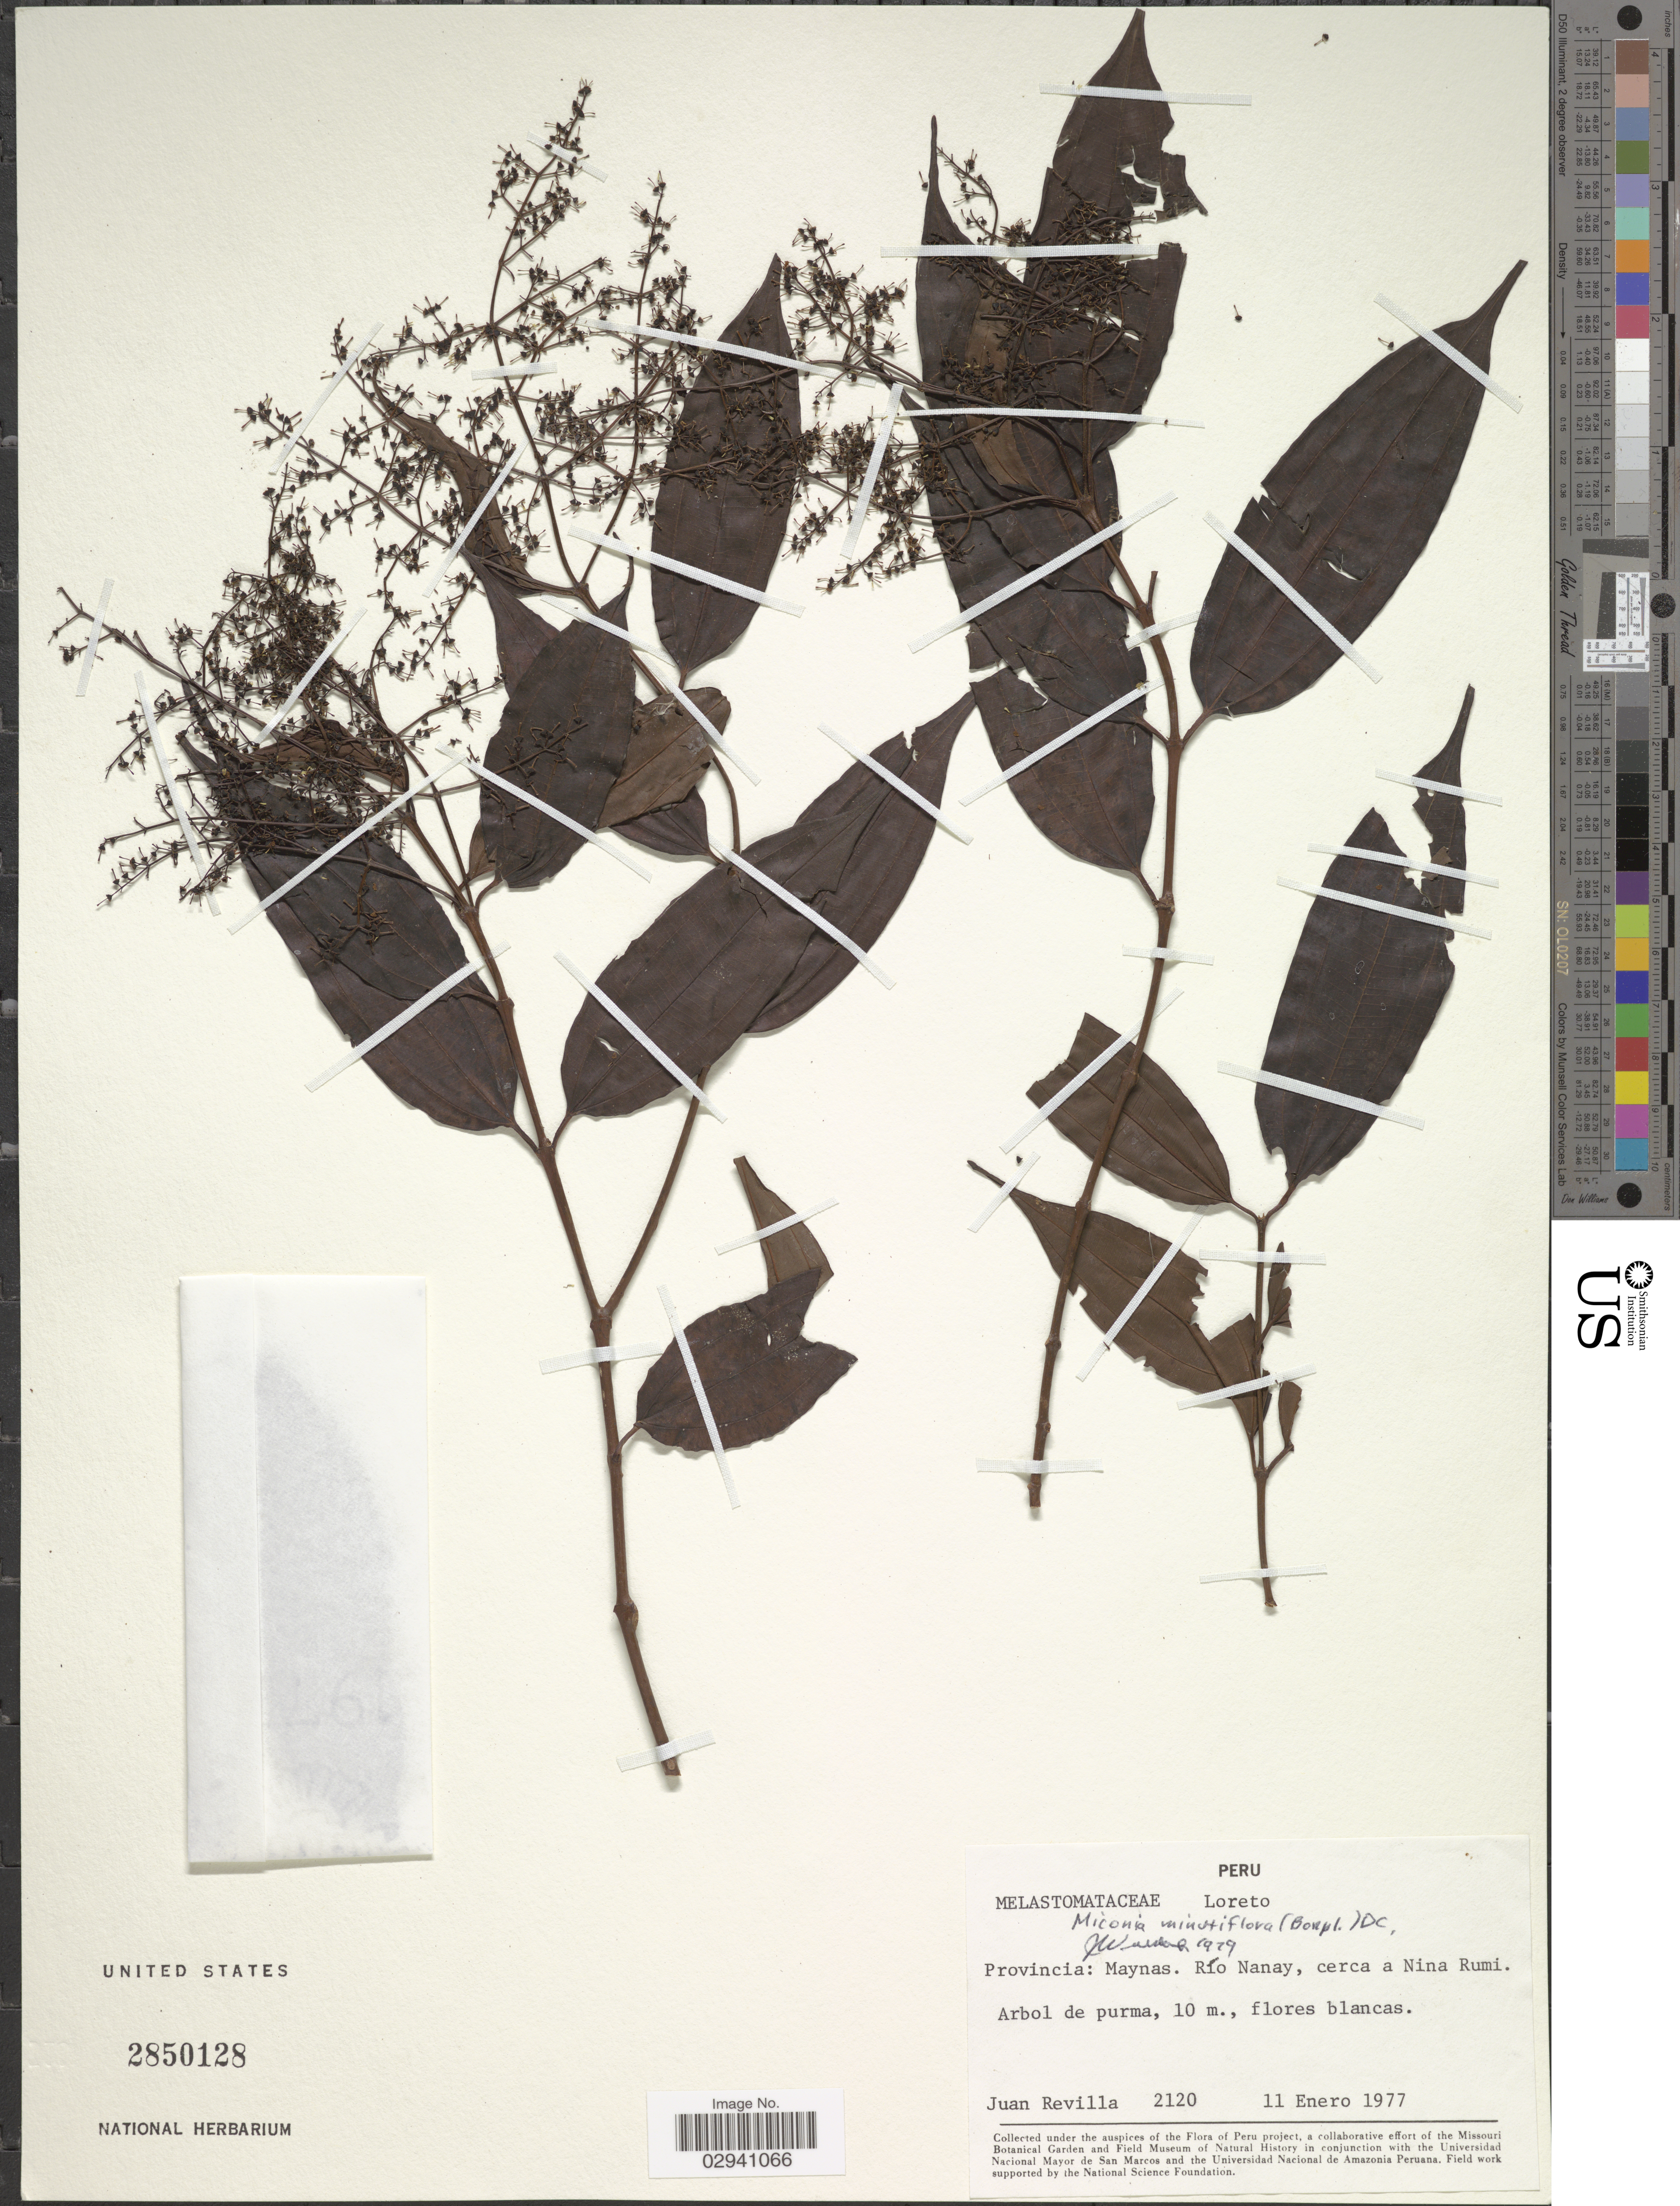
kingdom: Plantae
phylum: Tracheophyta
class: Magnoliopsida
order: Myrtales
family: Melastomataceae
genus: Miconia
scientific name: Miconia minutiflora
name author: (Bonpl.) DC.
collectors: J. Revilla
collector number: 2120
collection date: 1977-01-11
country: Peru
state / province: Loreto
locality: Provincia: Maynas. Río Nanay, cerca a Nina Rumi.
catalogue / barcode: US 2850128